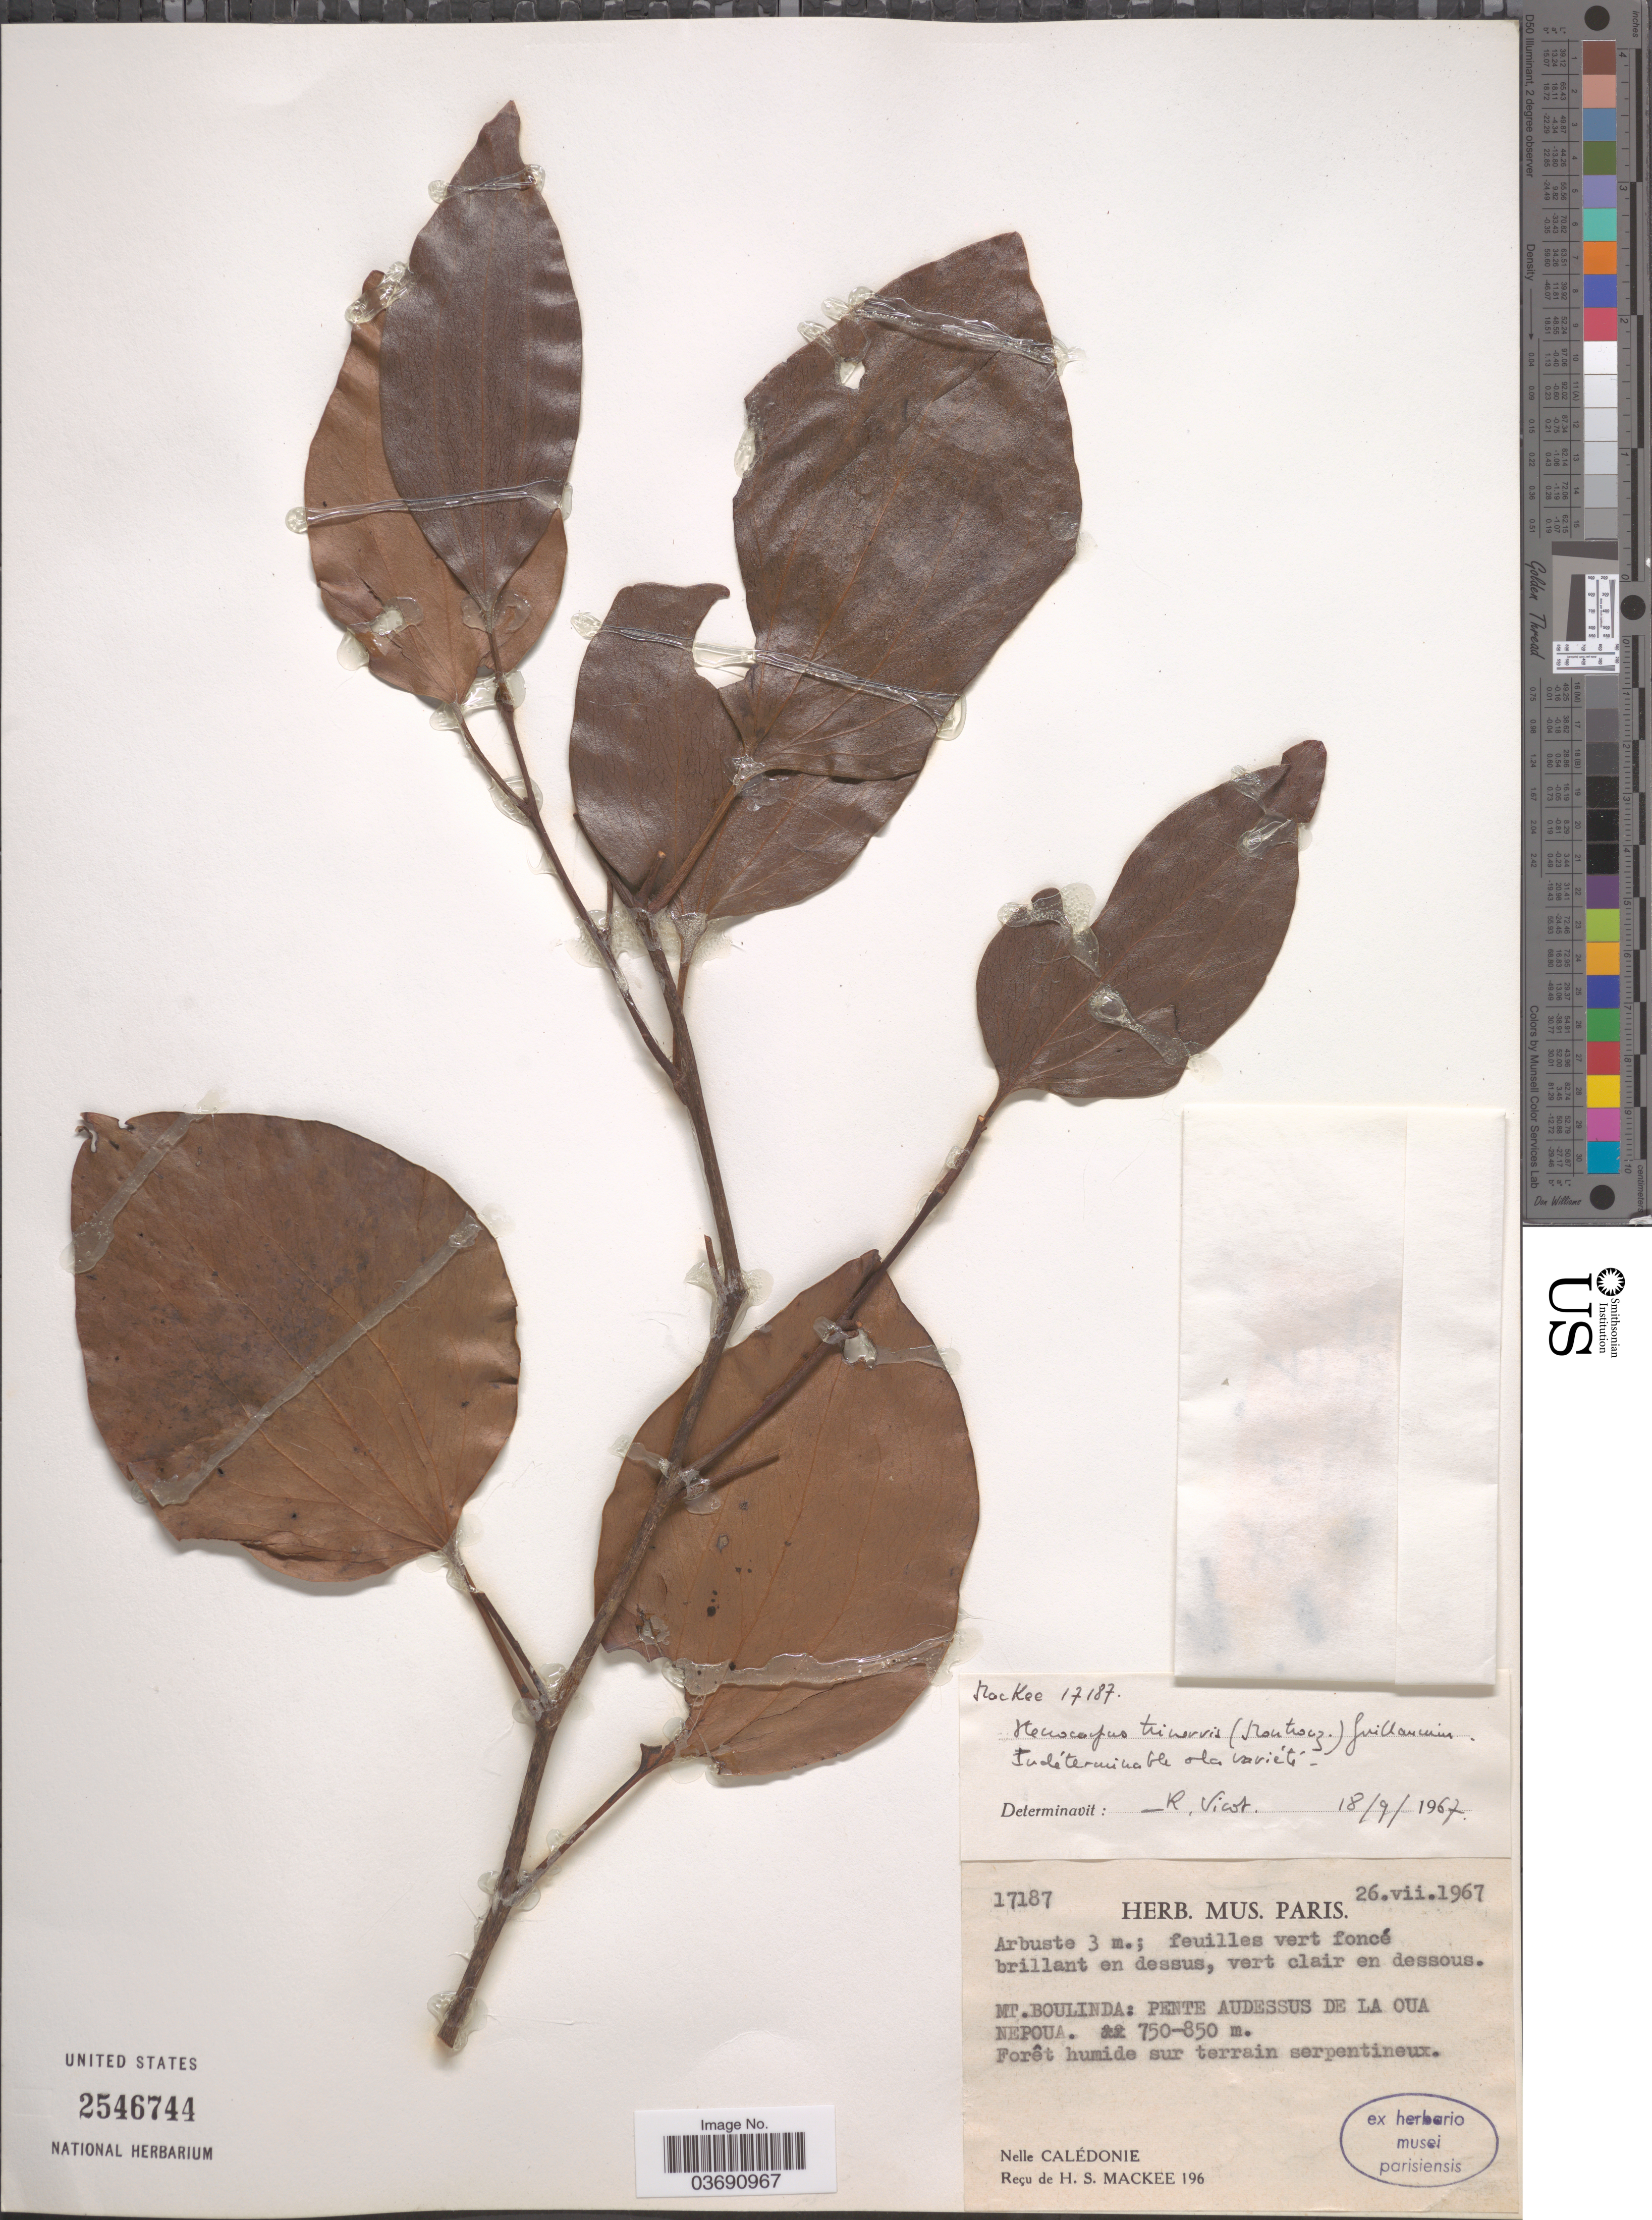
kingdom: Plantae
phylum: Tracheophyta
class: Magnoliopsida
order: Proteales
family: Proteaceae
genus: Stenocarpus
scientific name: Stenocarpus trinervis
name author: (Montrouz.) Guillaumin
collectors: H. Mackee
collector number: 17187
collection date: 1967-07-26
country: New Caledonia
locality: Mt. Boulinda: Pente Audessus de La Oua Nepoua. Nelle Calédonie.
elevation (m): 750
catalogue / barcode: US 2546744